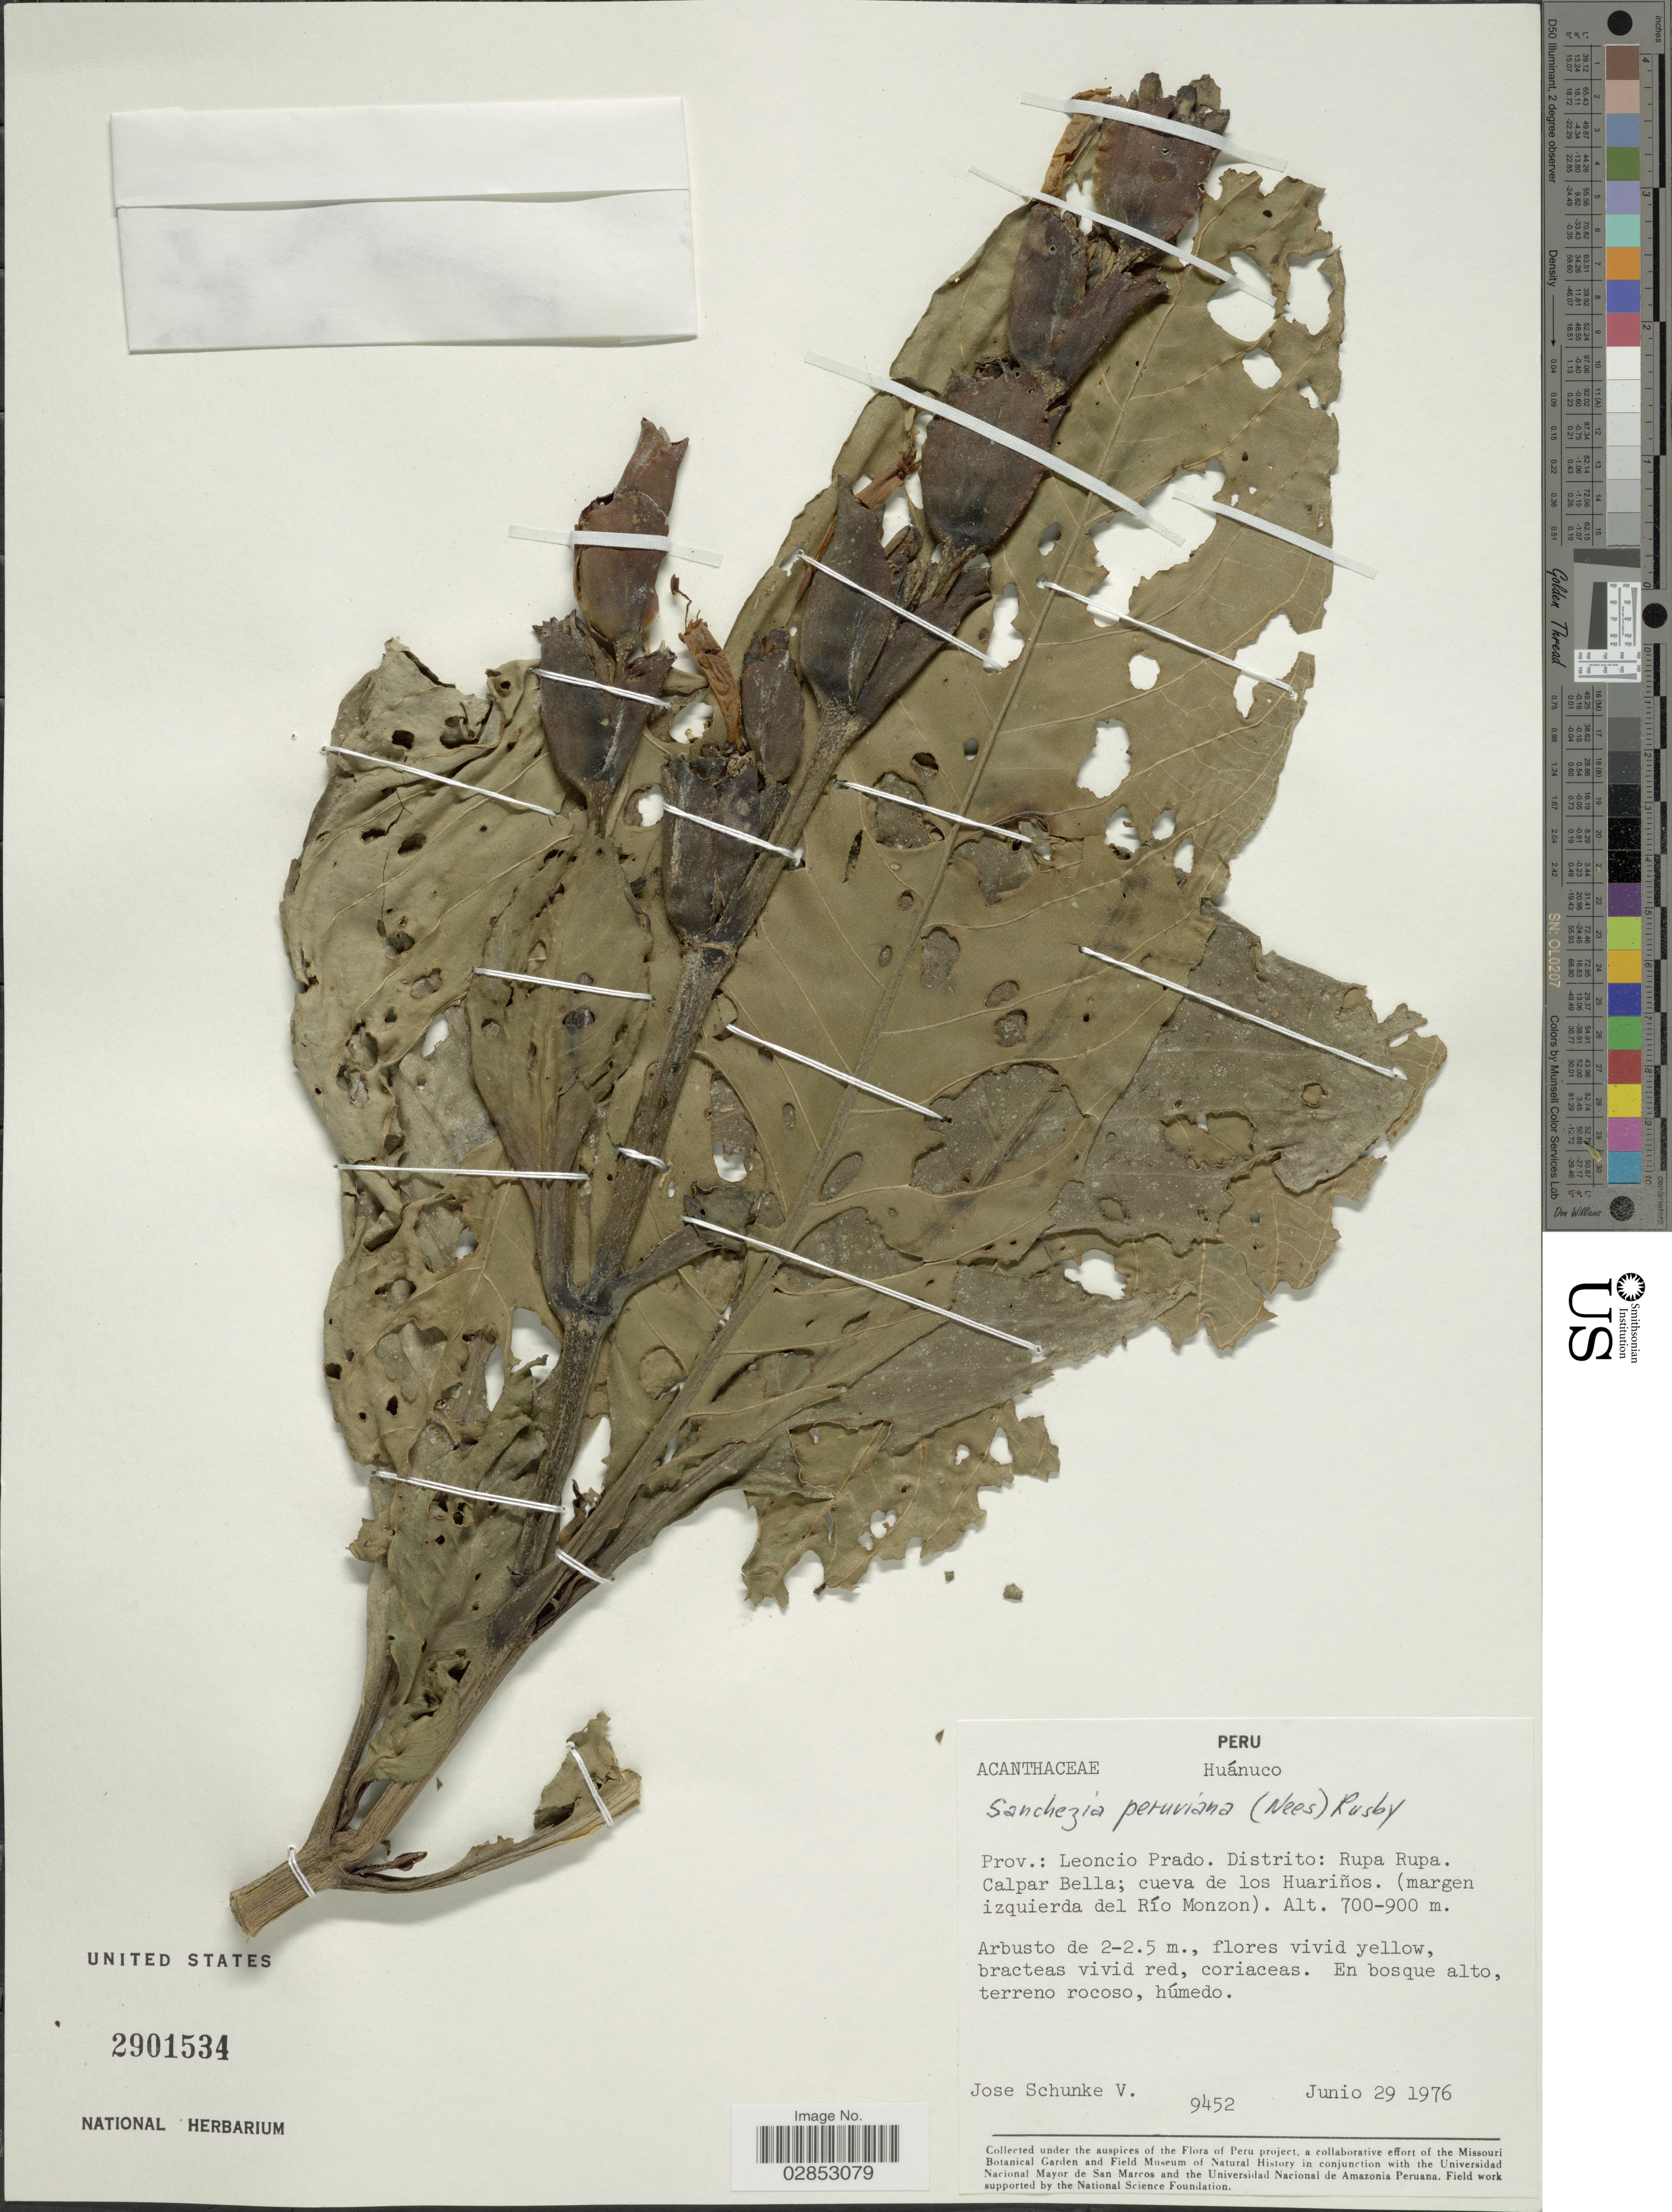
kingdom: Plantae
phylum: Tracheophyta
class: Magnoliopsida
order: Lamiales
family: Acanthaceae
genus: Sanchezia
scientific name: Sanchezia oblonga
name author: Ruiz & Pav.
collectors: J. Schunke Vigo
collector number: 9452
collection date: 1976-06-29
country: Peru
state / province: Huánuco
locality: Prov.: Leoncio Prado. Distrito: Rupa Rupa. Calpar Bella; cueva de los Huariños. (margen izqueirda del Río Monzon).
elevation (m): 700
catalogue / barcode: US 2901534